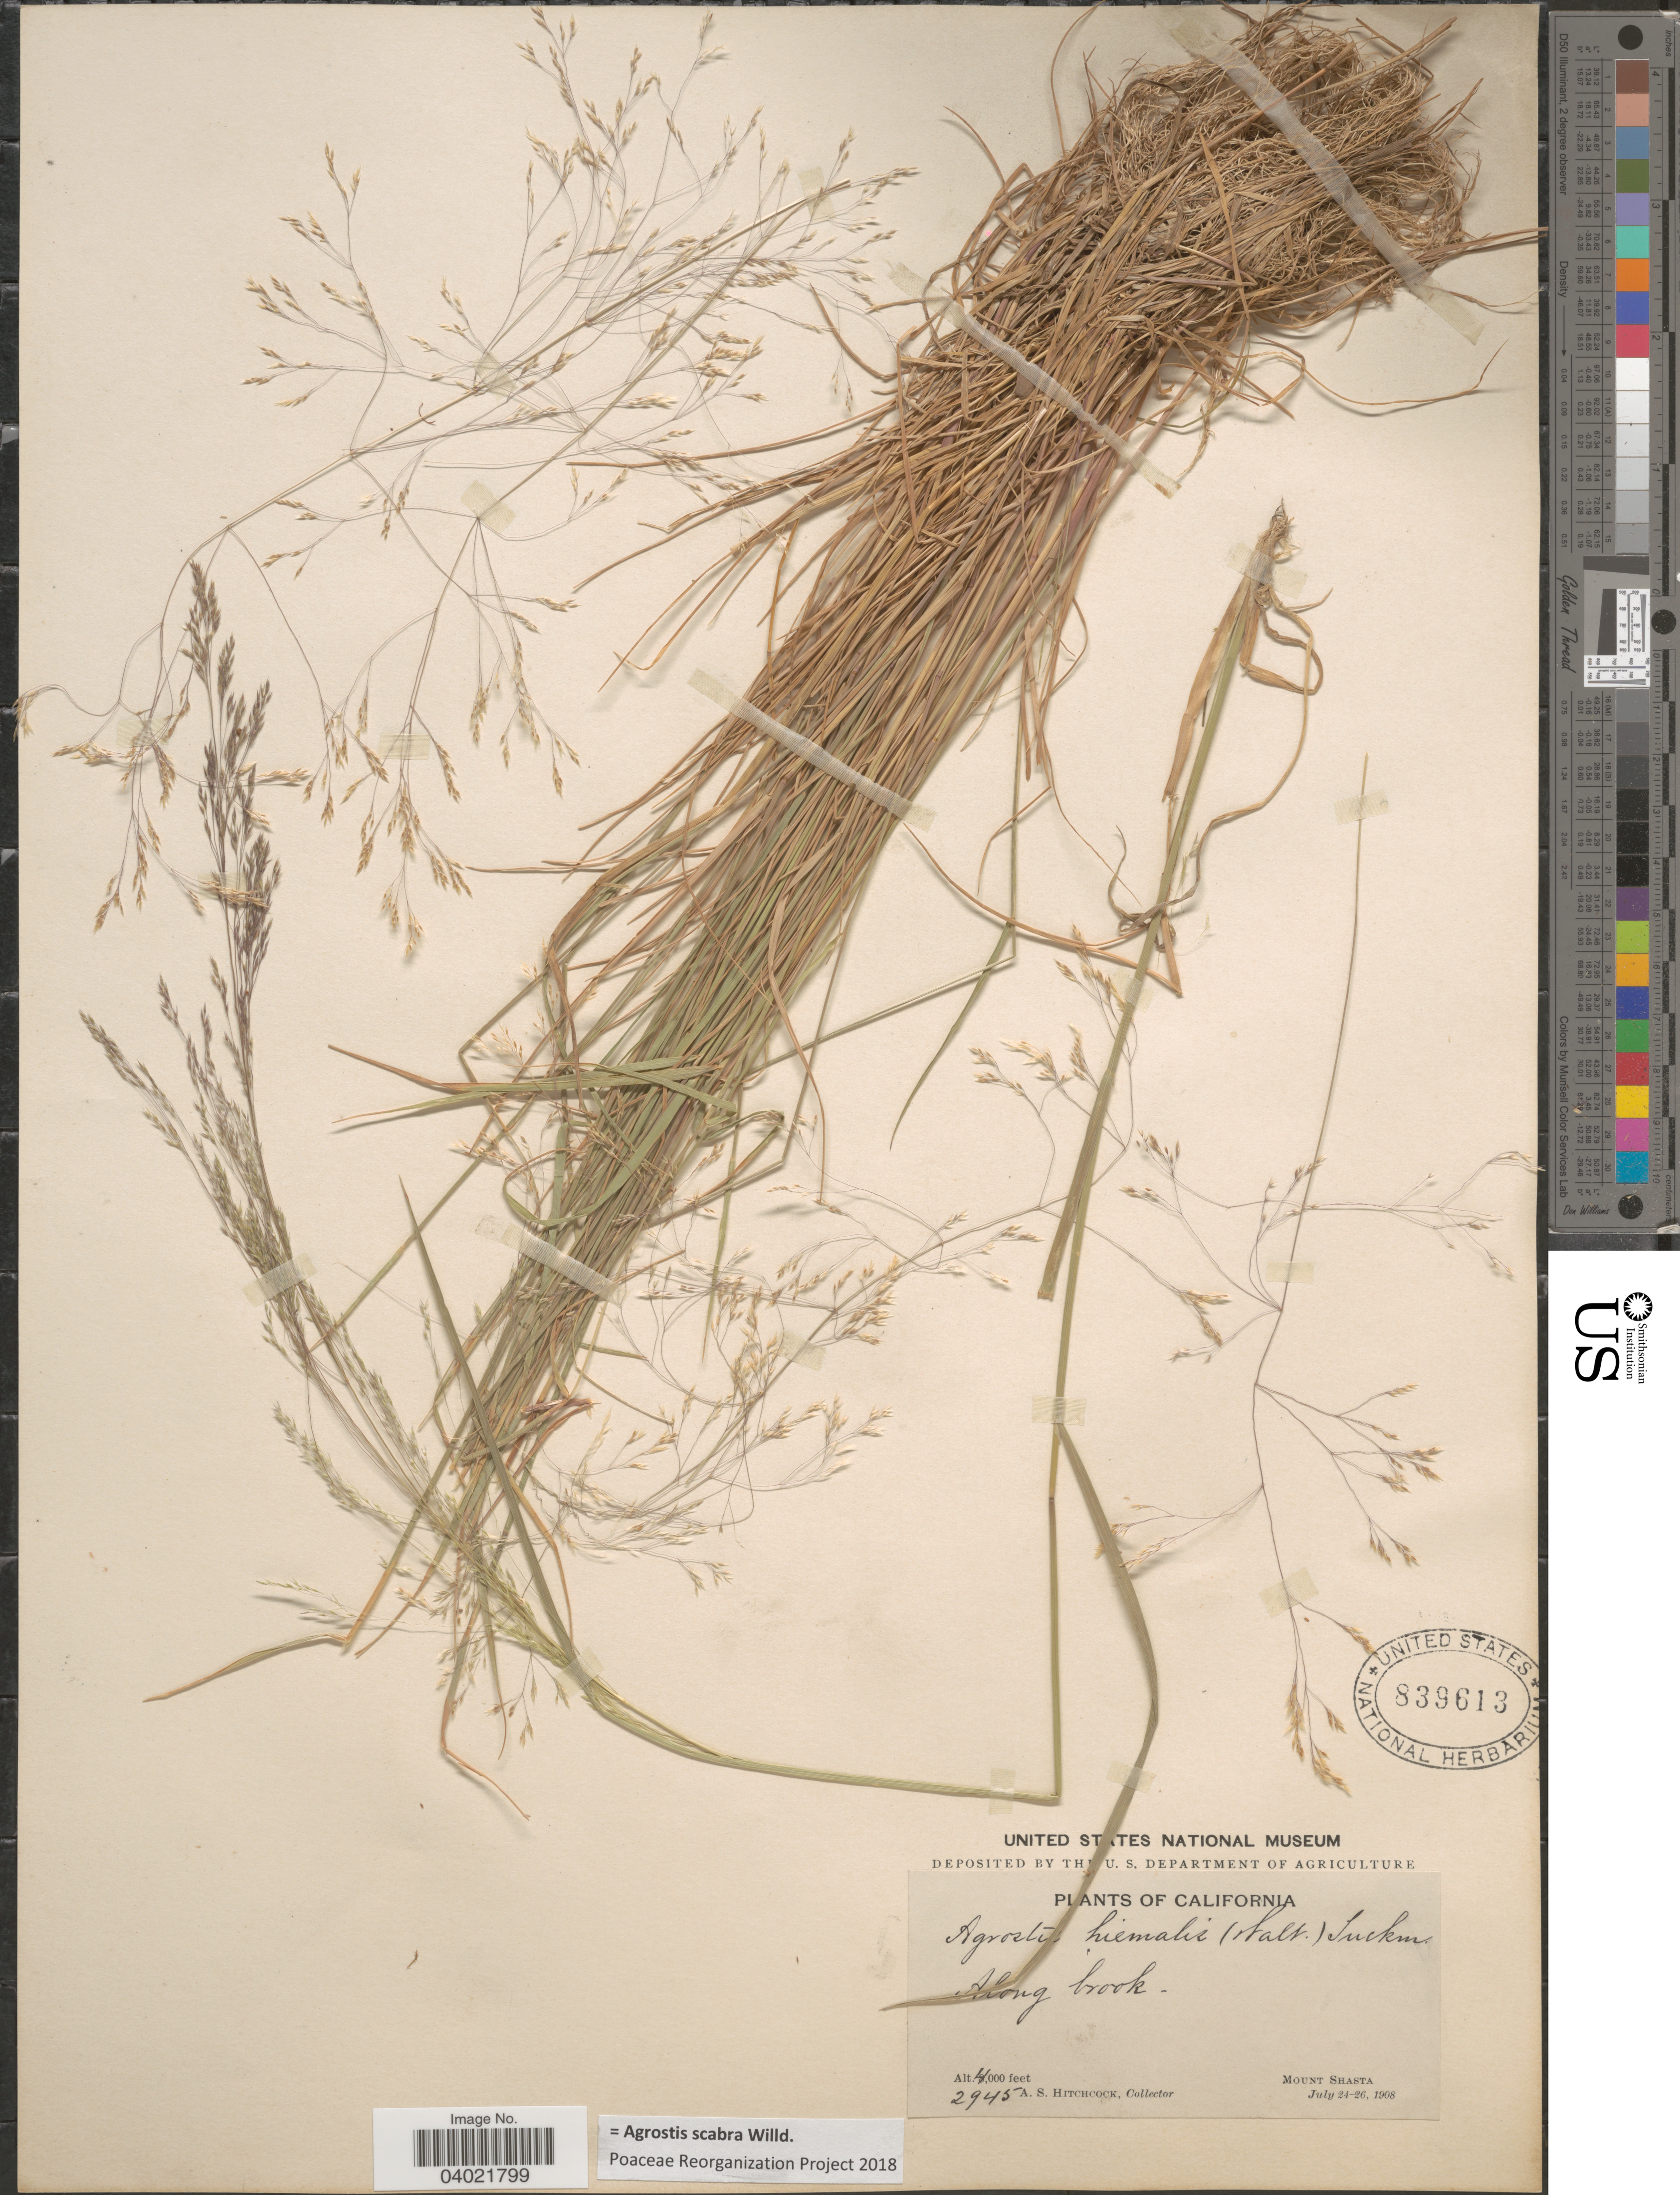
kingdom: Plantae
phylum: Tracheophyta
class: Liliopsida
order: Poales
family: Poaceae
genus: Agrostis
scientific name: Agrostis scabra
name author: Willd.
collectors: A. S. Hitchcock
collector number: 2945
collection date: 1908-07-24/1908-07-26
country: United States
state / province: California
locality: Along brook. Mount Shasta.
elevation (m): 1219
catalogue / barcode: US 839613